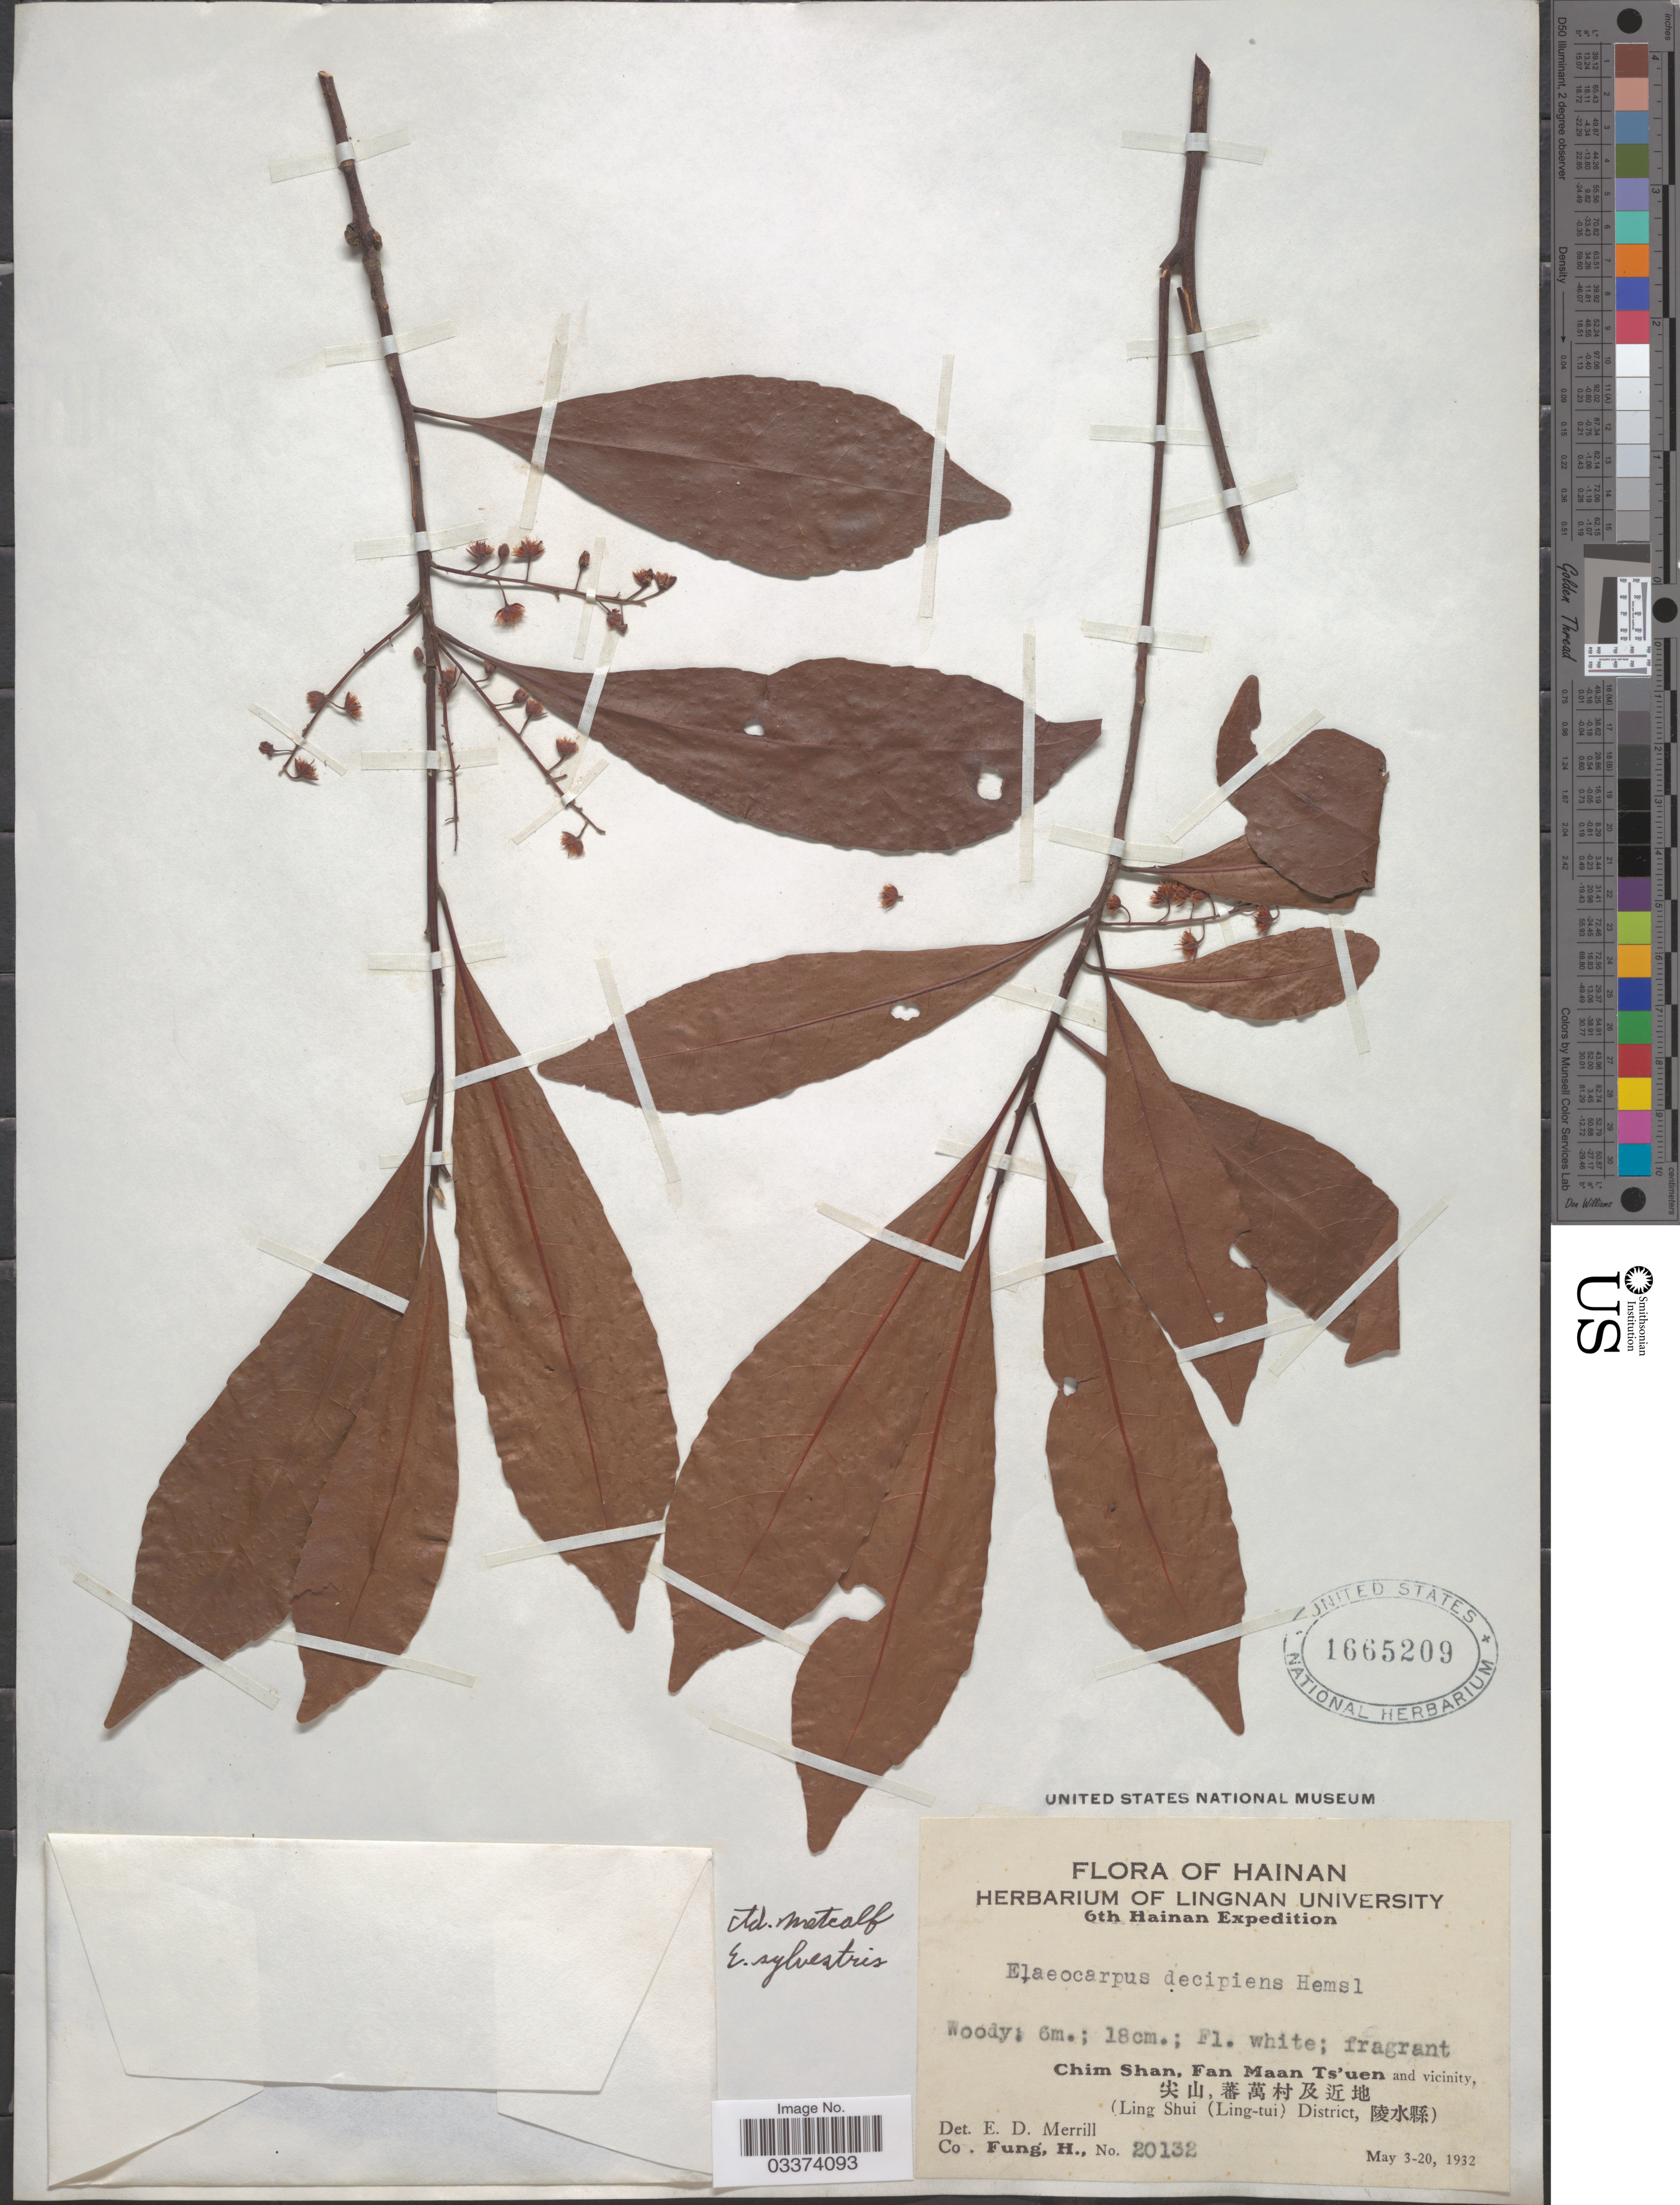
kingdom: Plantae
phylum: Tracheophyta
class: Magnoliopsida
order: Oxalidales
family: Elaeocarpaceae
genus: Elaeocarpus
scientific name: Elaeocarpus sylvestris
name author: (Lour.) Poir.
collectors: H. Fung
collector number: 20132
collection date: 1932-05-03/1932-05-20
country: China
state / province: Hainan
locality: Chim Shan, Fan Maan Ts'uen and vicinity (Ling Shui (Ling-tui) District.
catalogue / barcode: US 1665209